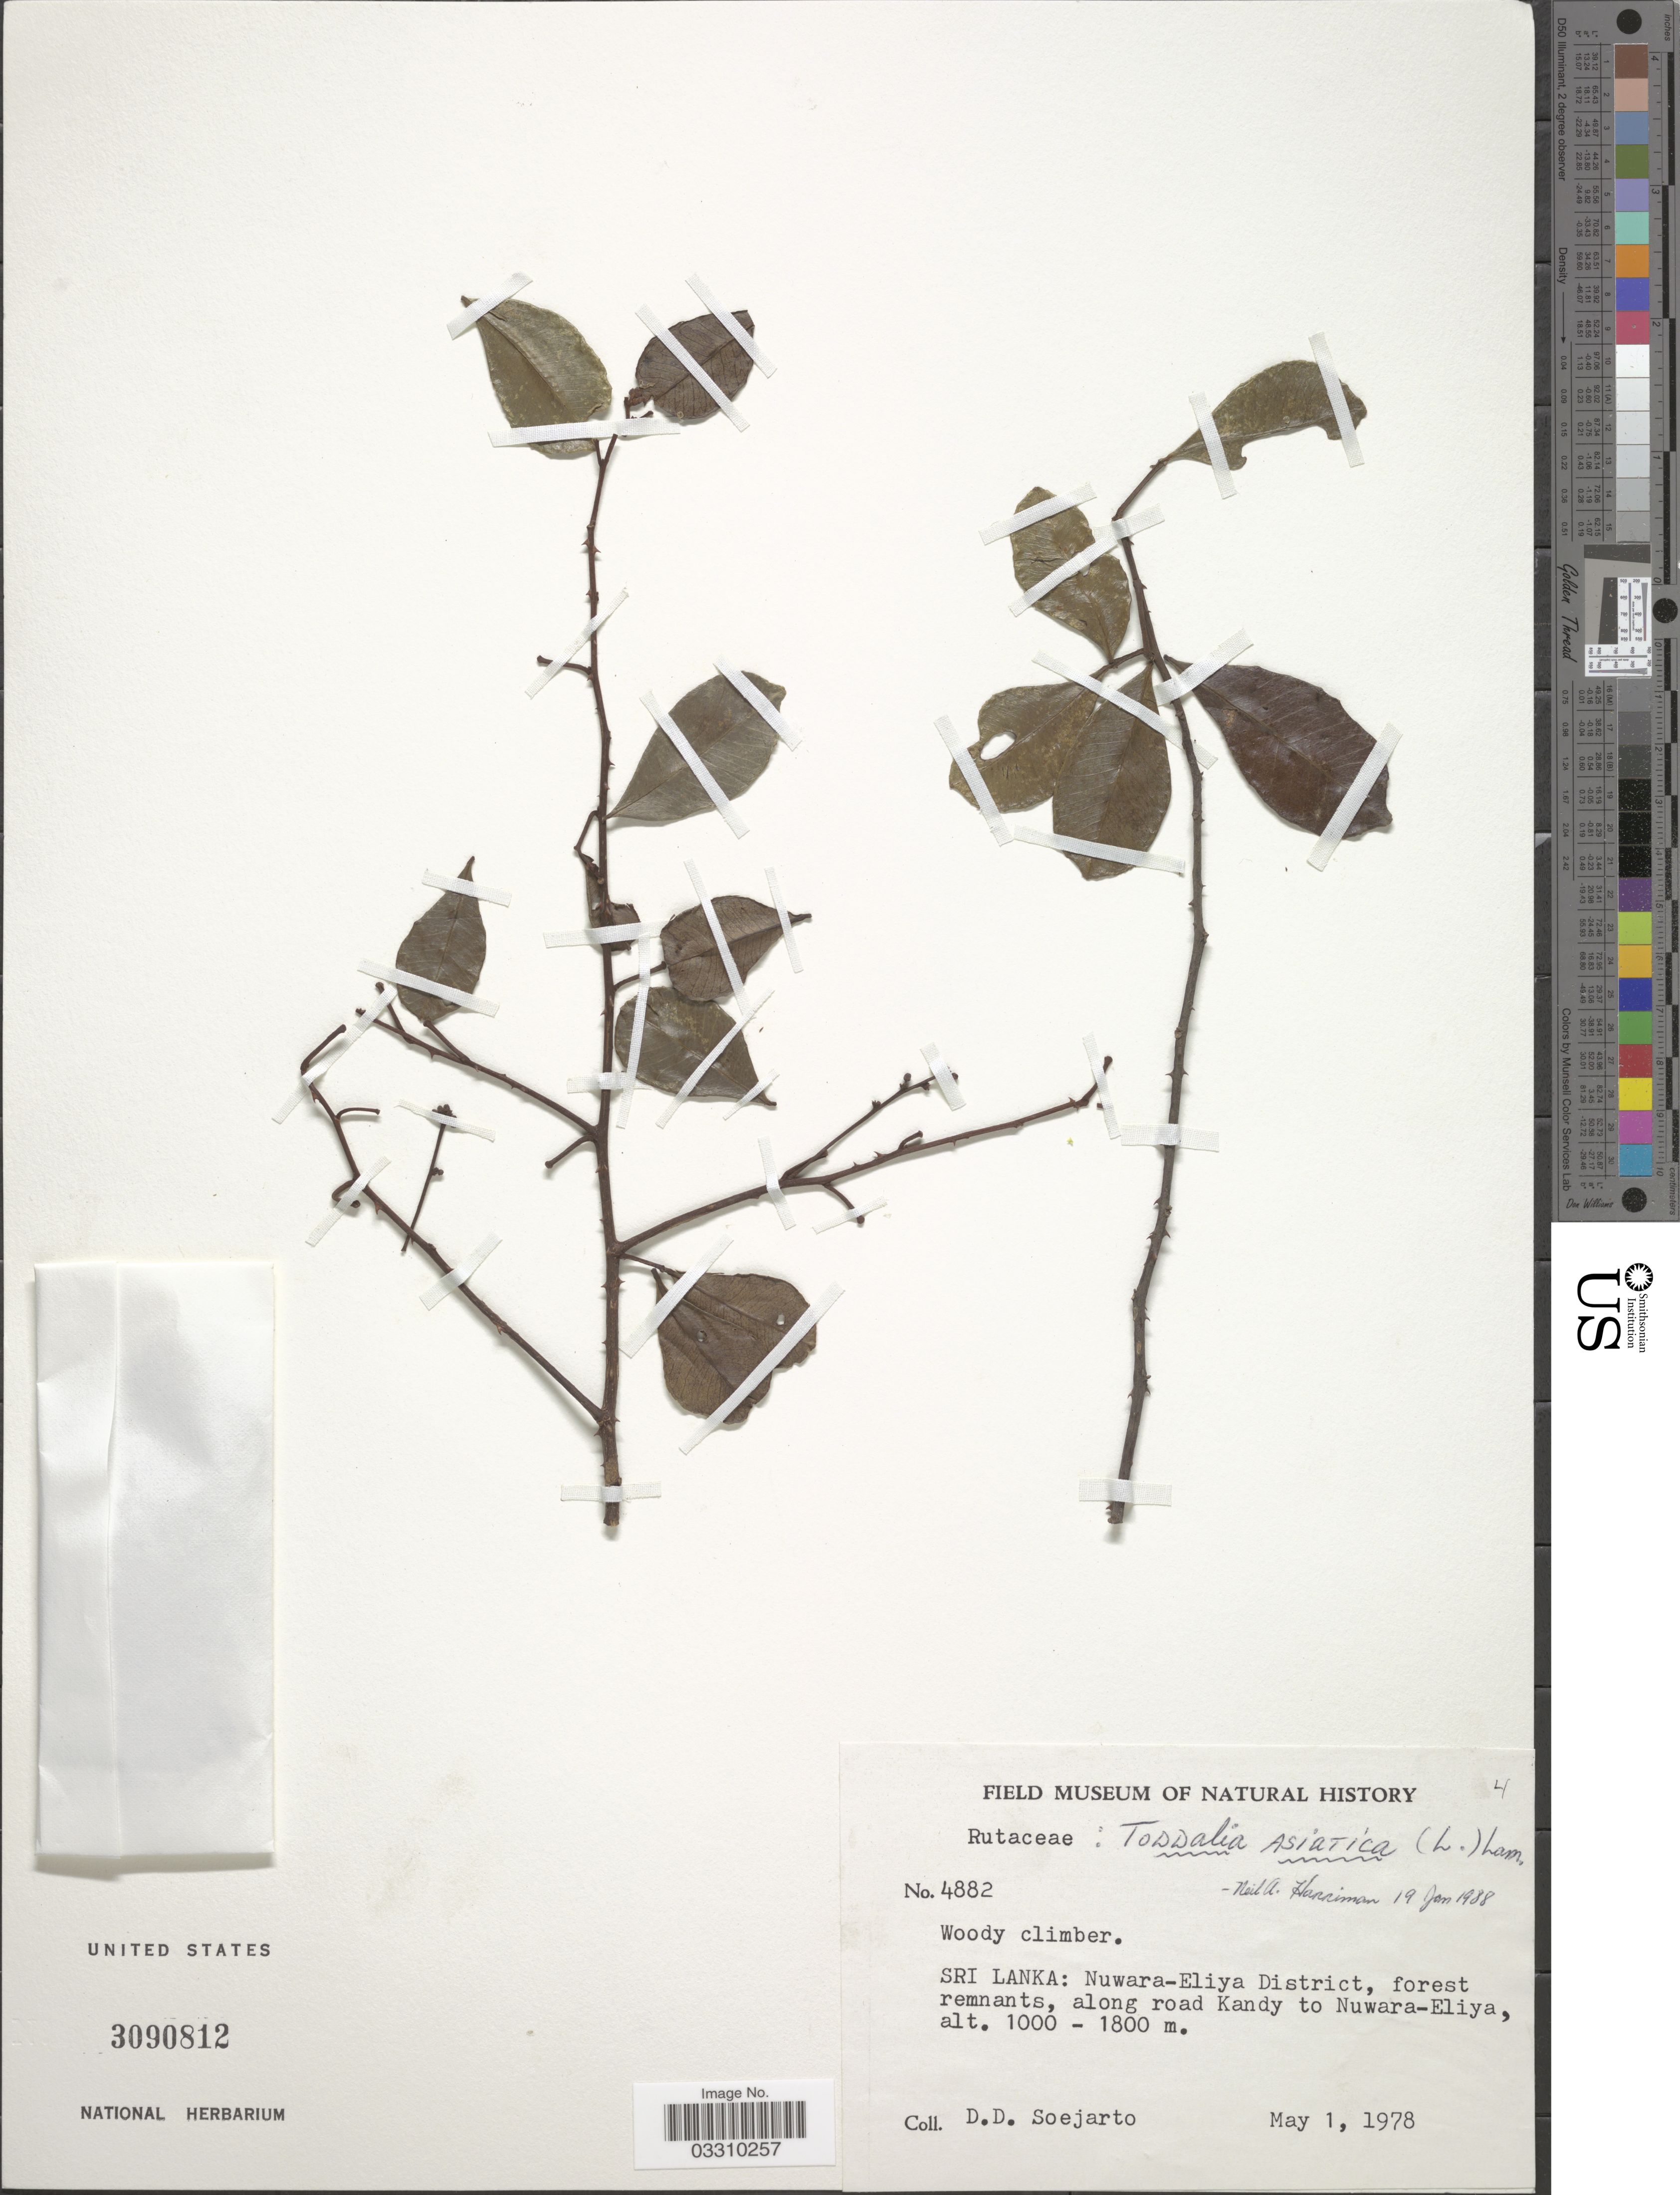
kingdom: Plantae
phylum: Tracheophyta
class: Magnoliopsida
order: Sapindales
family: Rutaceae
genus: Zanthoxylum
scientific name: Zanthoxylum asiaticum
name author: (L.) Appelhans et al.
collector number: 4882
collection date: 1978-05-01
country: Sri Lanka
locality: Nuwara-Eliya District, forest remnants, along road to Kandy to Nuwara-Eliya.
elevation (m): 1000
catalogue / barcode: US 3090812